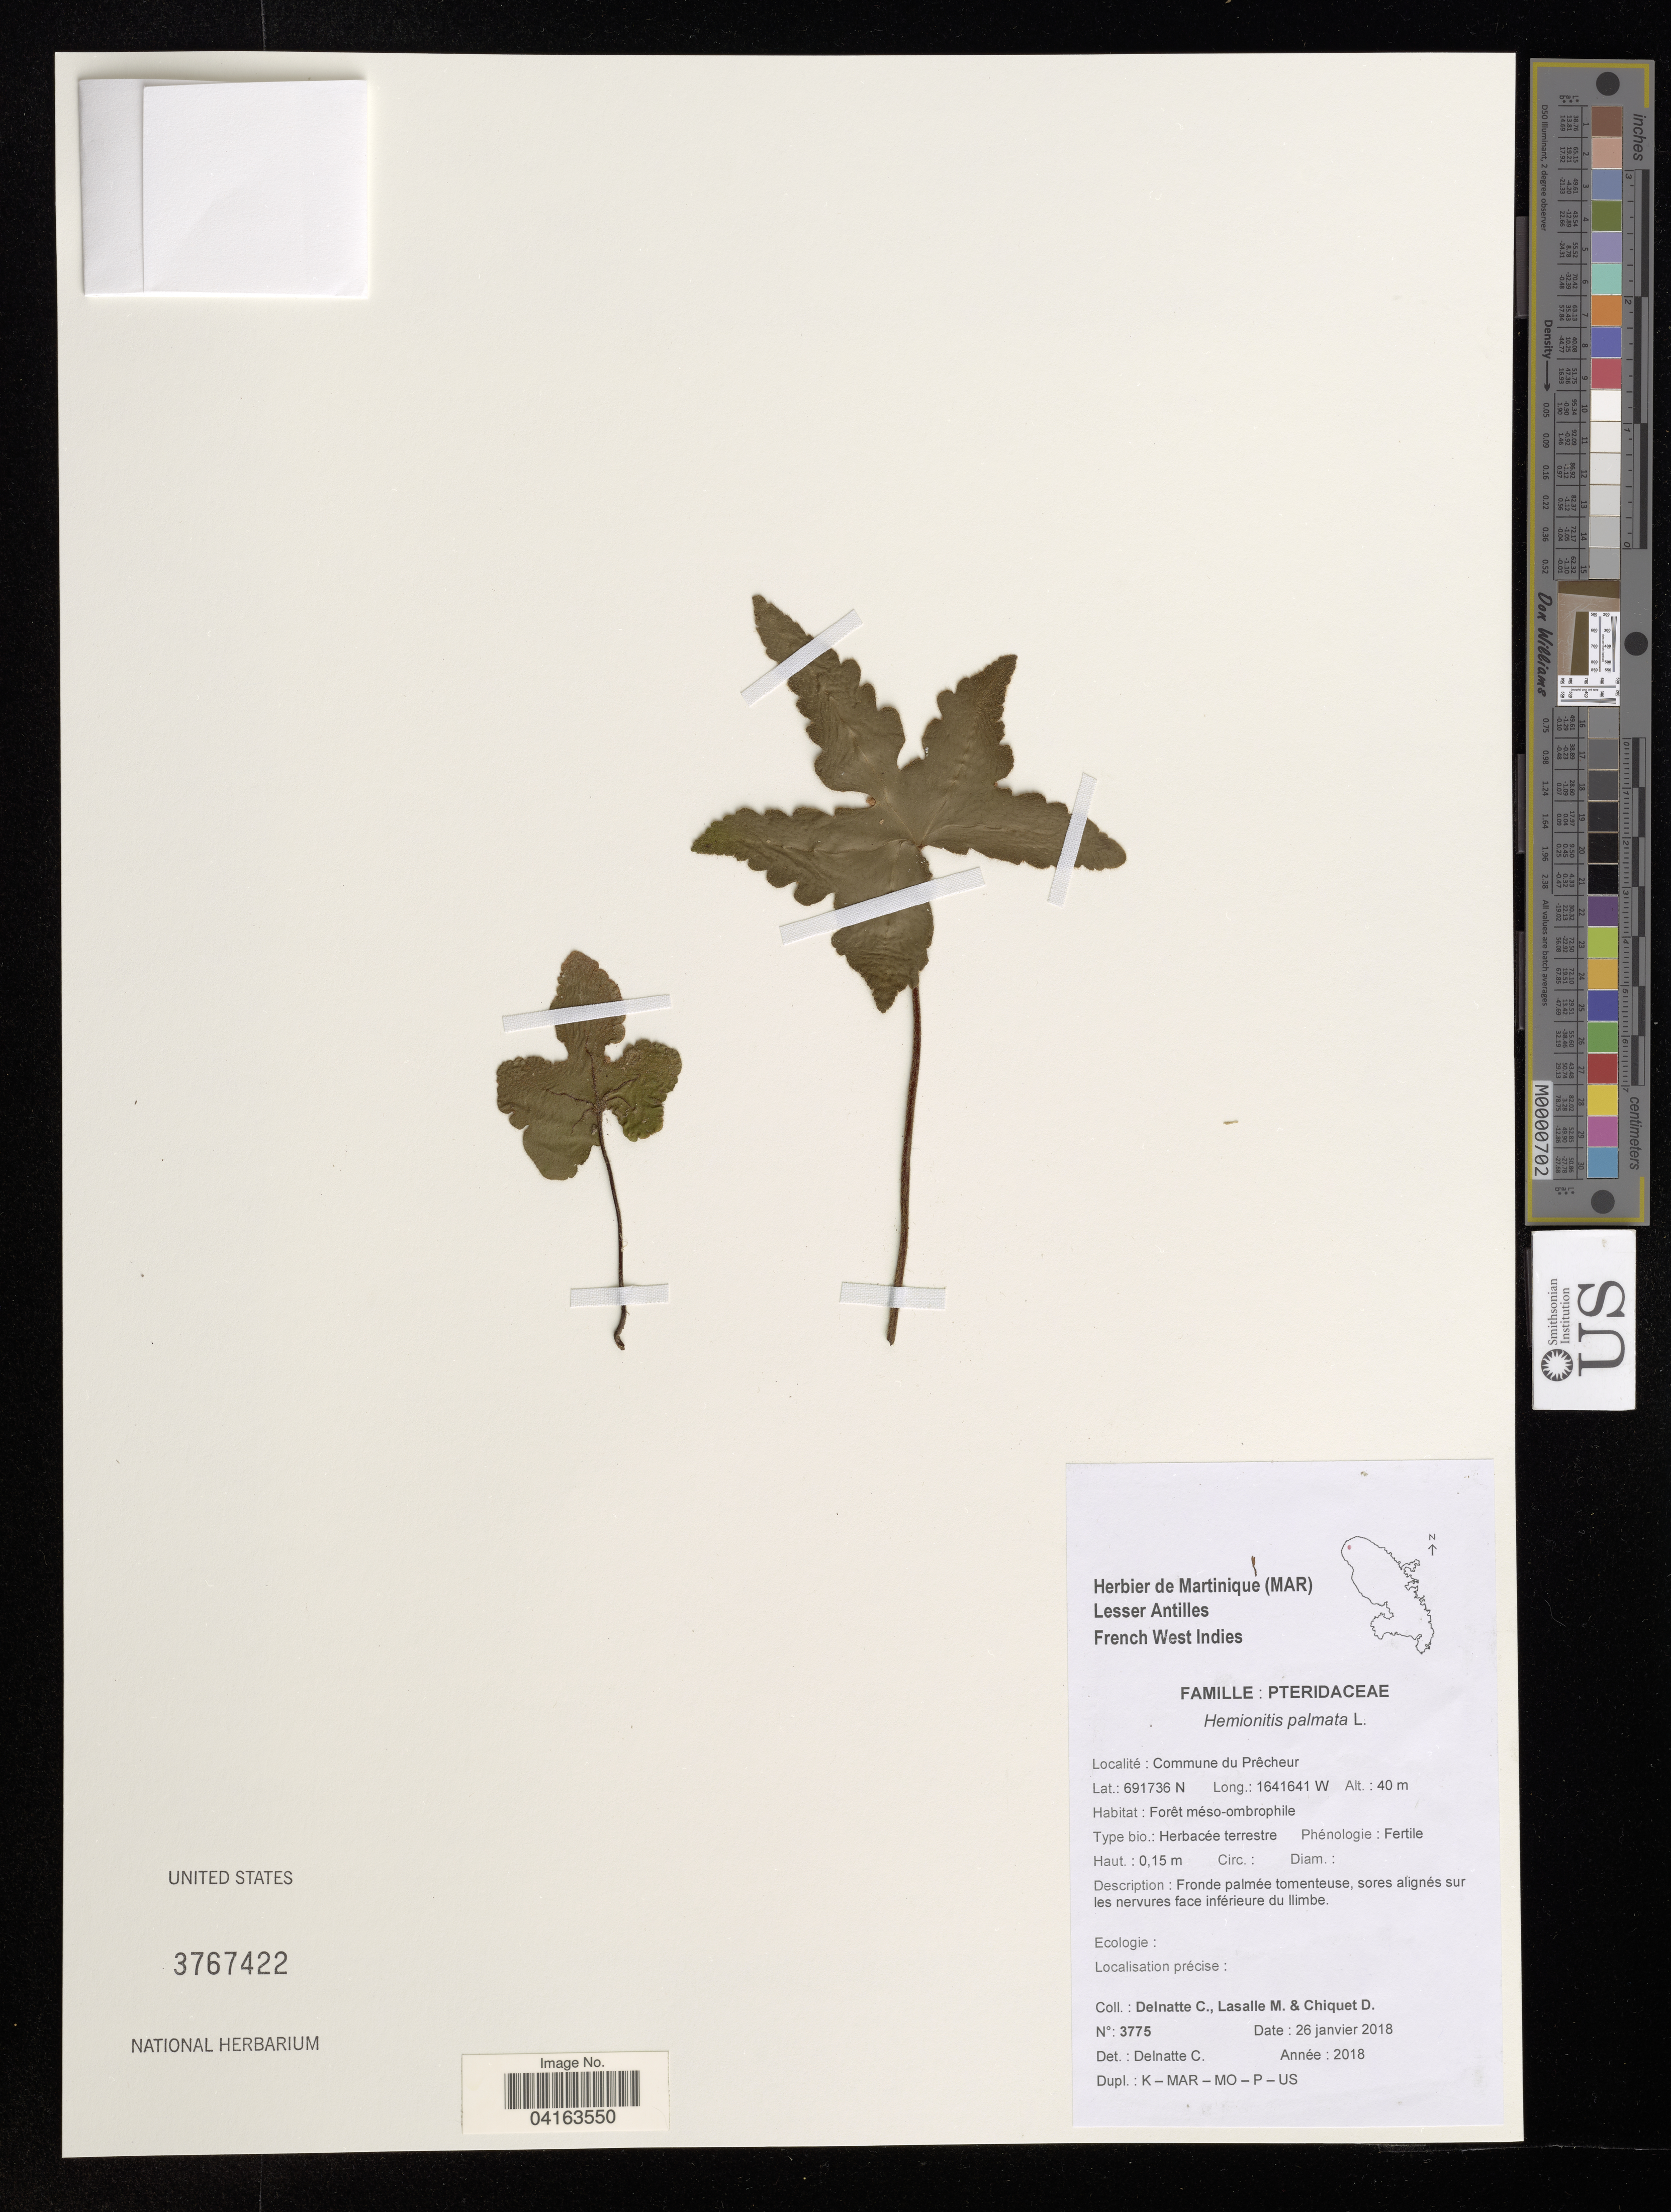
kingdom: Plantae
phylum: Tracheophyta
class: Polypodiopsida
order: Polypodiales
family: Pteridaceae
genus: Hemionitis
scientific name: Hemionitis palmata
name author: L.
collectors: C. Delnatte, M. Lasalle & D. Chiquet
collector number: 3775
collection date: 2018-01-26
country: Grenada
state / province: Carriacou and Petite Martinique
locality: Commune du Prêcheur.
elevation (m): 40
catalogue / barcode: US 3767422